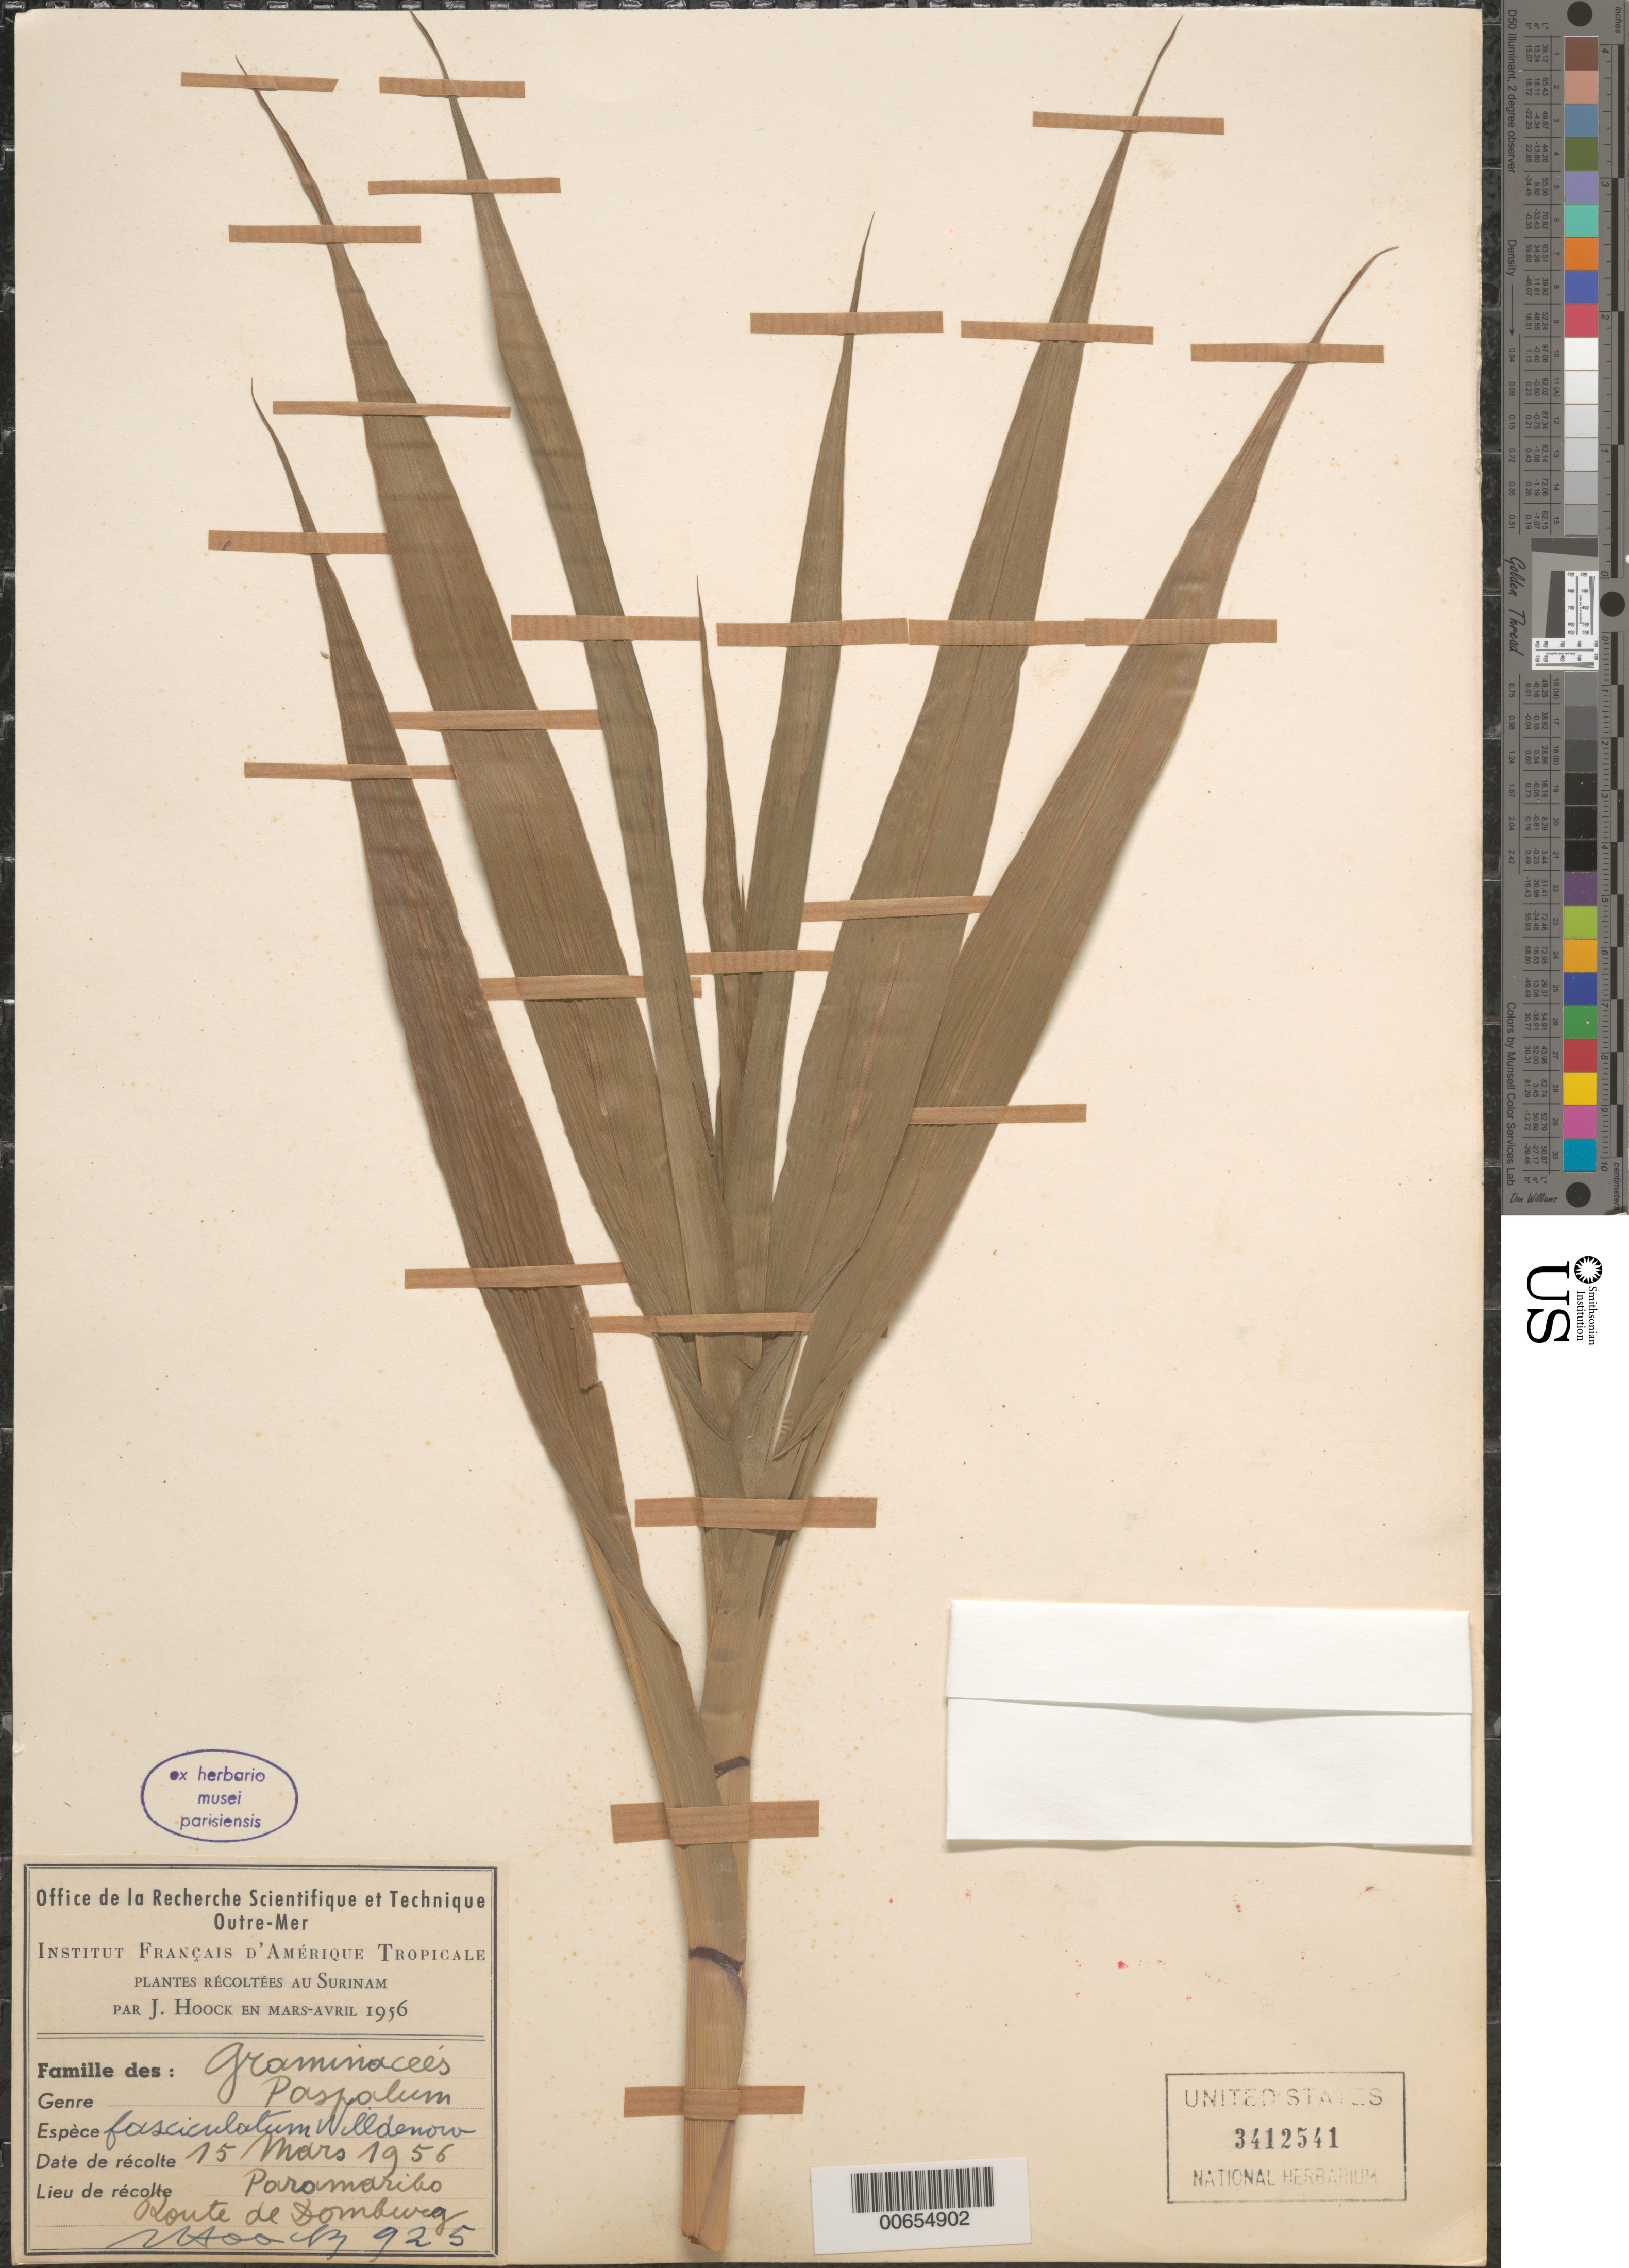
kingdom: Plantae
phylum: Tracheophyta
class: Liliopsida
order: Poales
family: Poaceae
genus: Paspalum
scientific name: Paspalum fasciculatum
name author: Willd. ex Flüggé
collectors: J. Hoock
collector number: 925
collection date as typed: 15-Mar-56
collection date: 1956-03-15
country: Suriname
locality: Paramaribo, Route de Domburg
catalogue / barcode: US 3412541